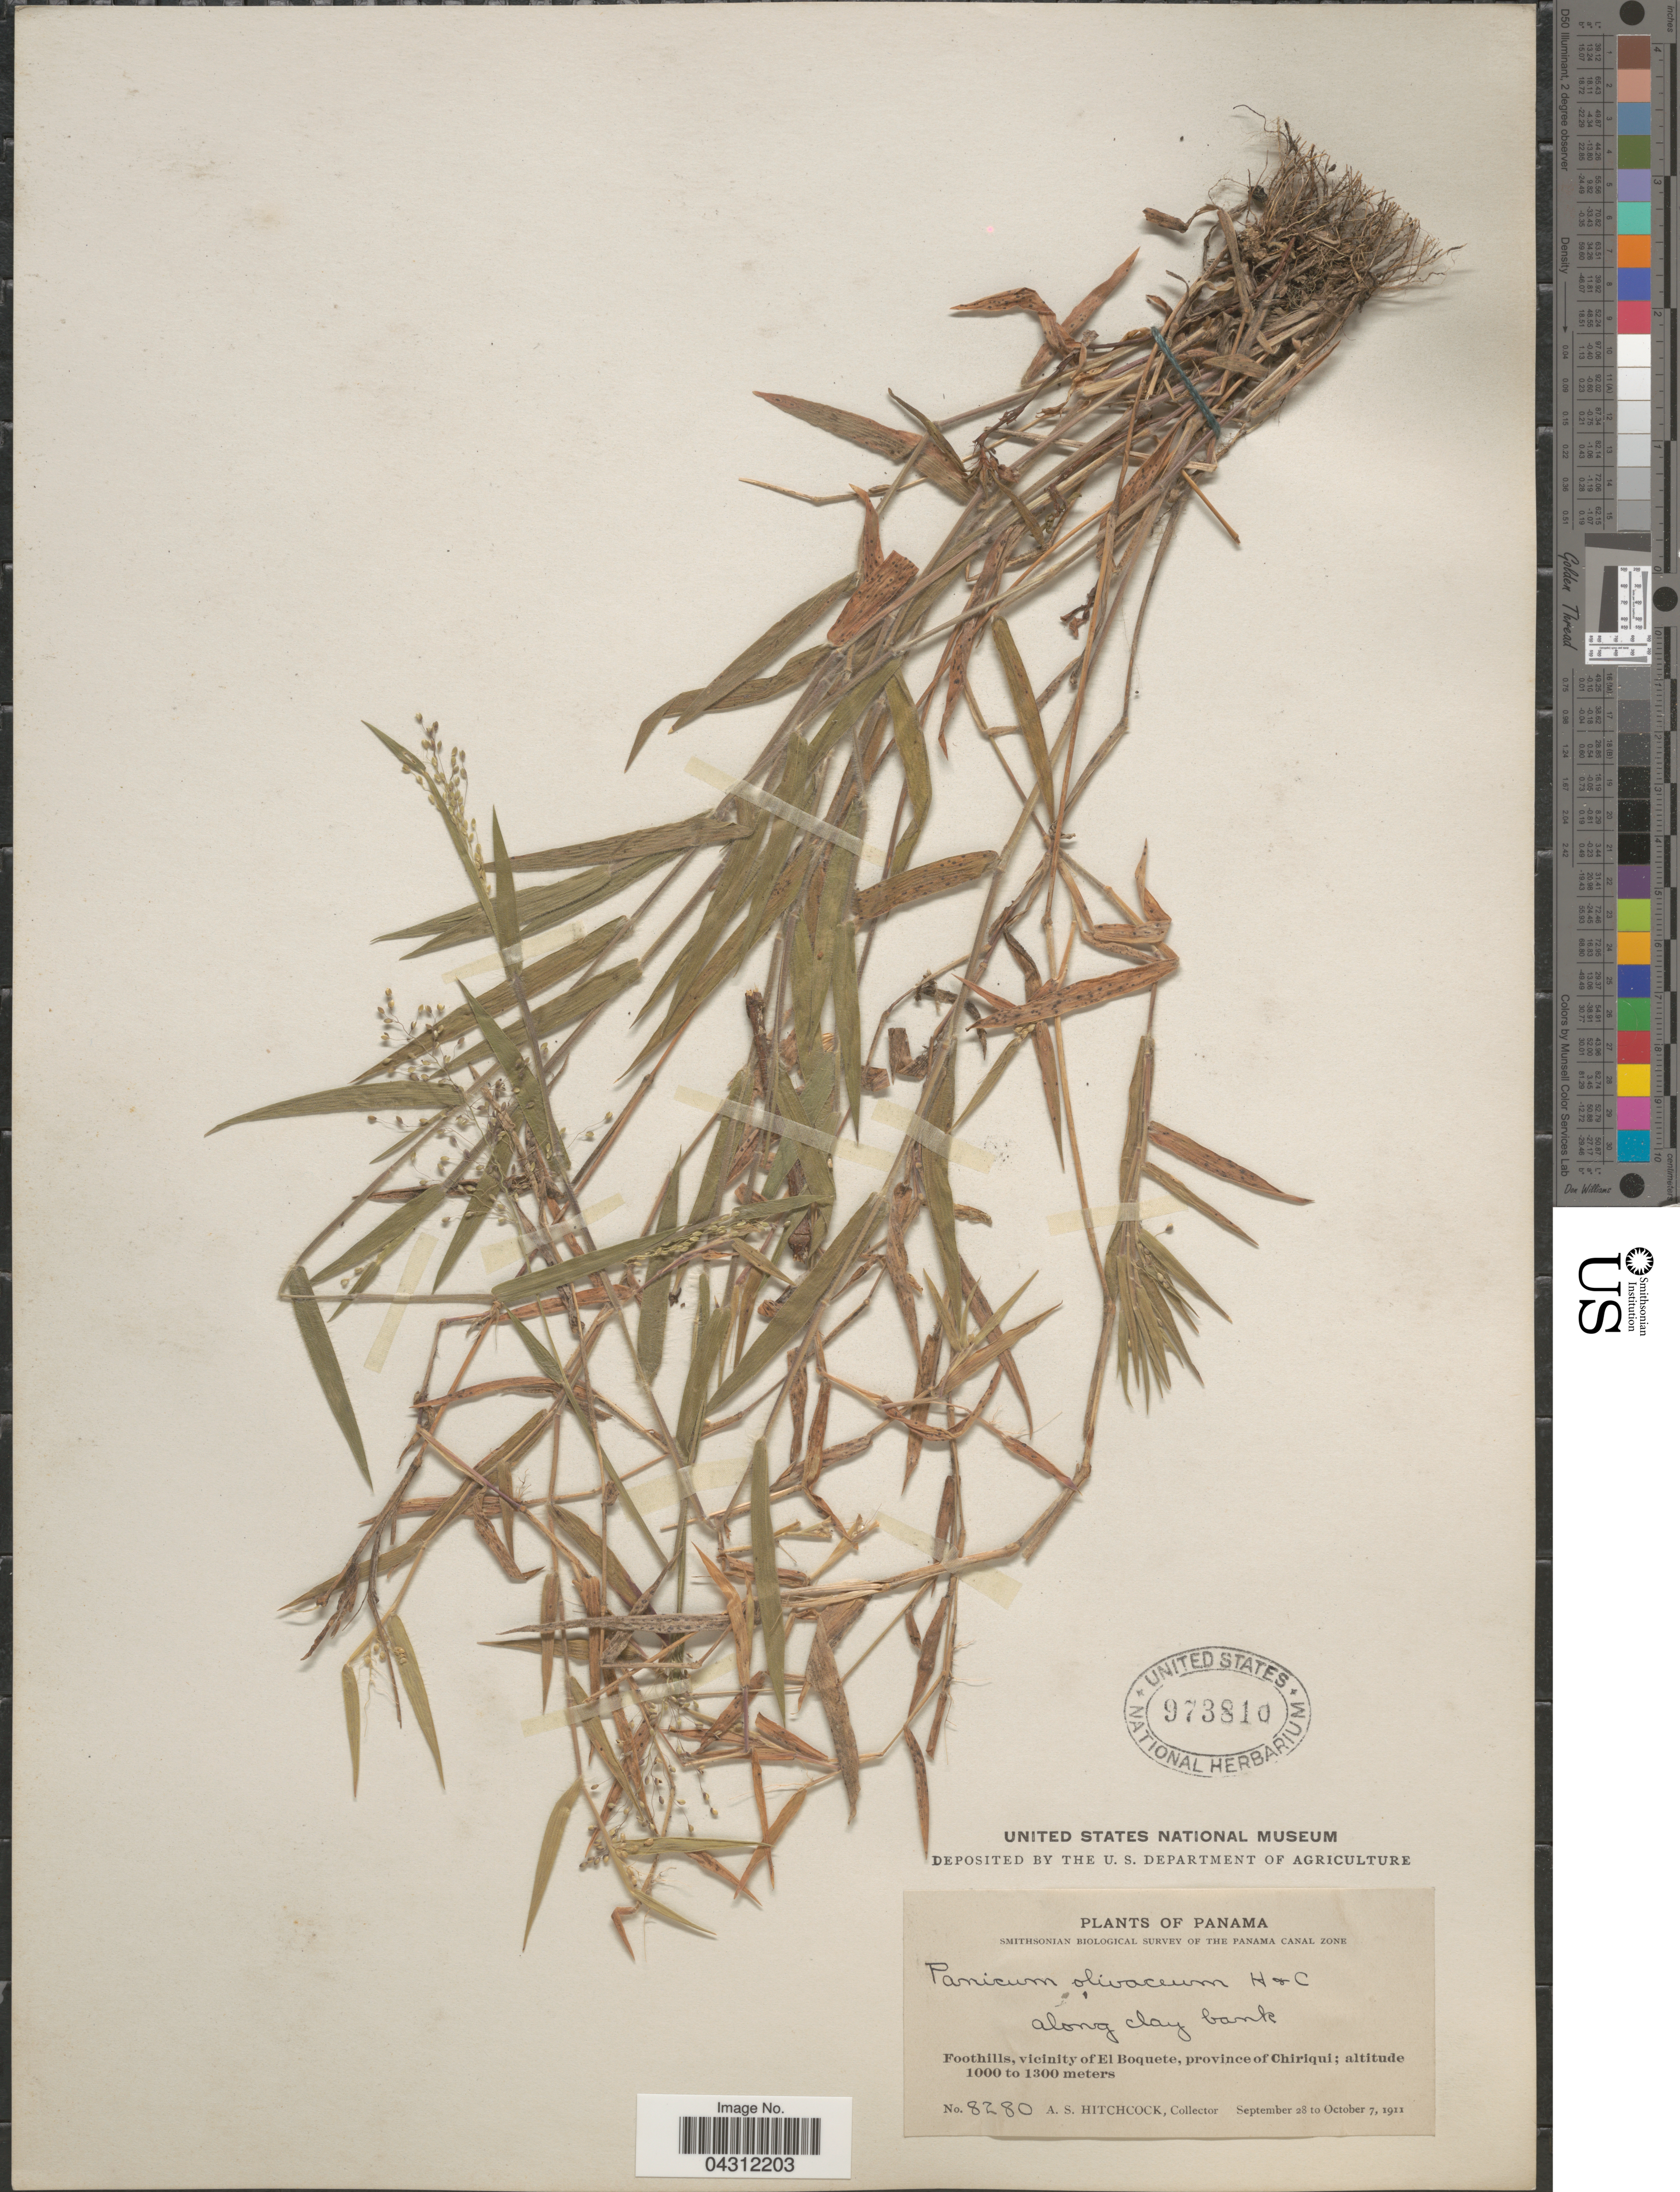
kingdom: Plantae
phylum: Tracheophyta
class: Liliopsida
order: Poales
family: Poaceae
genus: Dichanthelium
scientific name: Dichanthelium acuminatum var. acuminatum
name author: (Sw.) Gould & C.A. Clark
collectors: A. S. Hitchcock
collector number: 8280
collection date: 1911-09-28/1911-10-07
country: Panama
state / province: Chiriqui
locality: Smithsonian Biological Survey of the Panama Canal Zone. Foothills, vicinity of El Boquete.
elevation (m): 1000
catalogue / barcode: US 973810